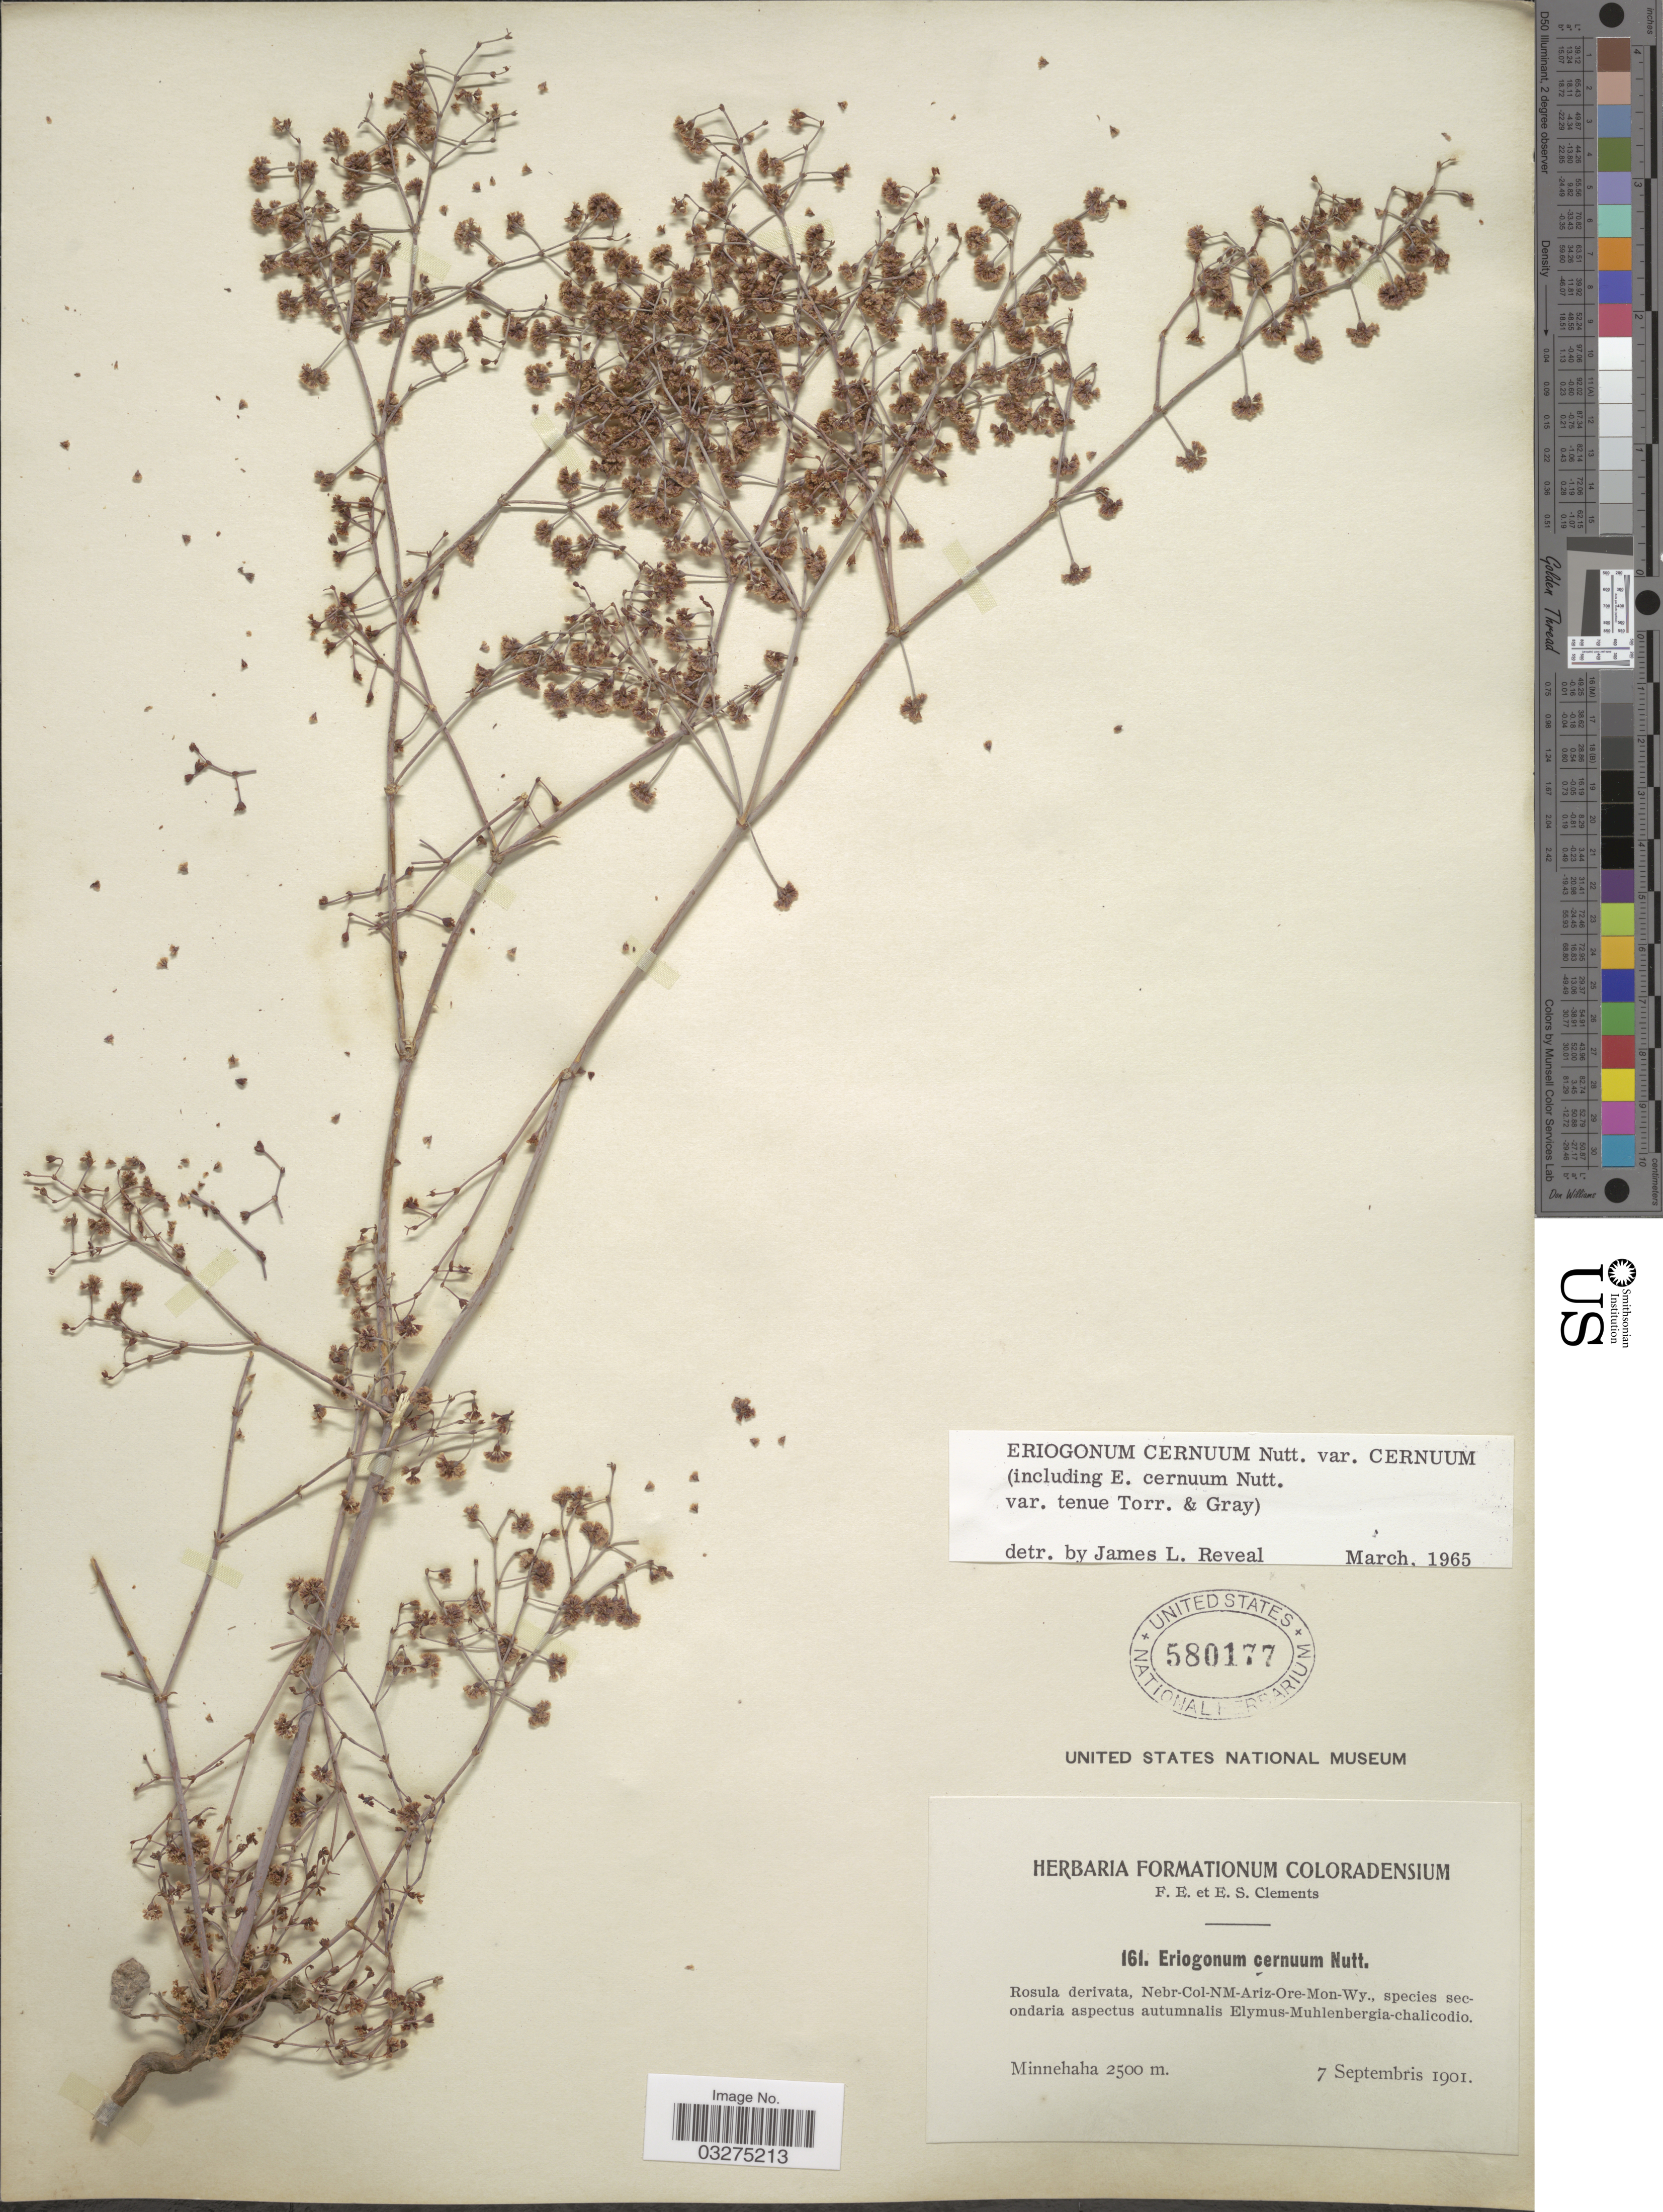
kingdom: Plantae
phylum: Tracheophyta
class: Magnoliopsida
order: Caryophyllales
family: Polygonaceae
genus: Eriogonum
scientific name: Eriogonum cernuum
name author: Nutt.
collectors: F. E. Clements & E. S. Clements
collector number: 161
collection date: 1901-09-07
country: United States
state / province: Colorado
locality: Minnehaha.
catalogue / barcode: US 580177